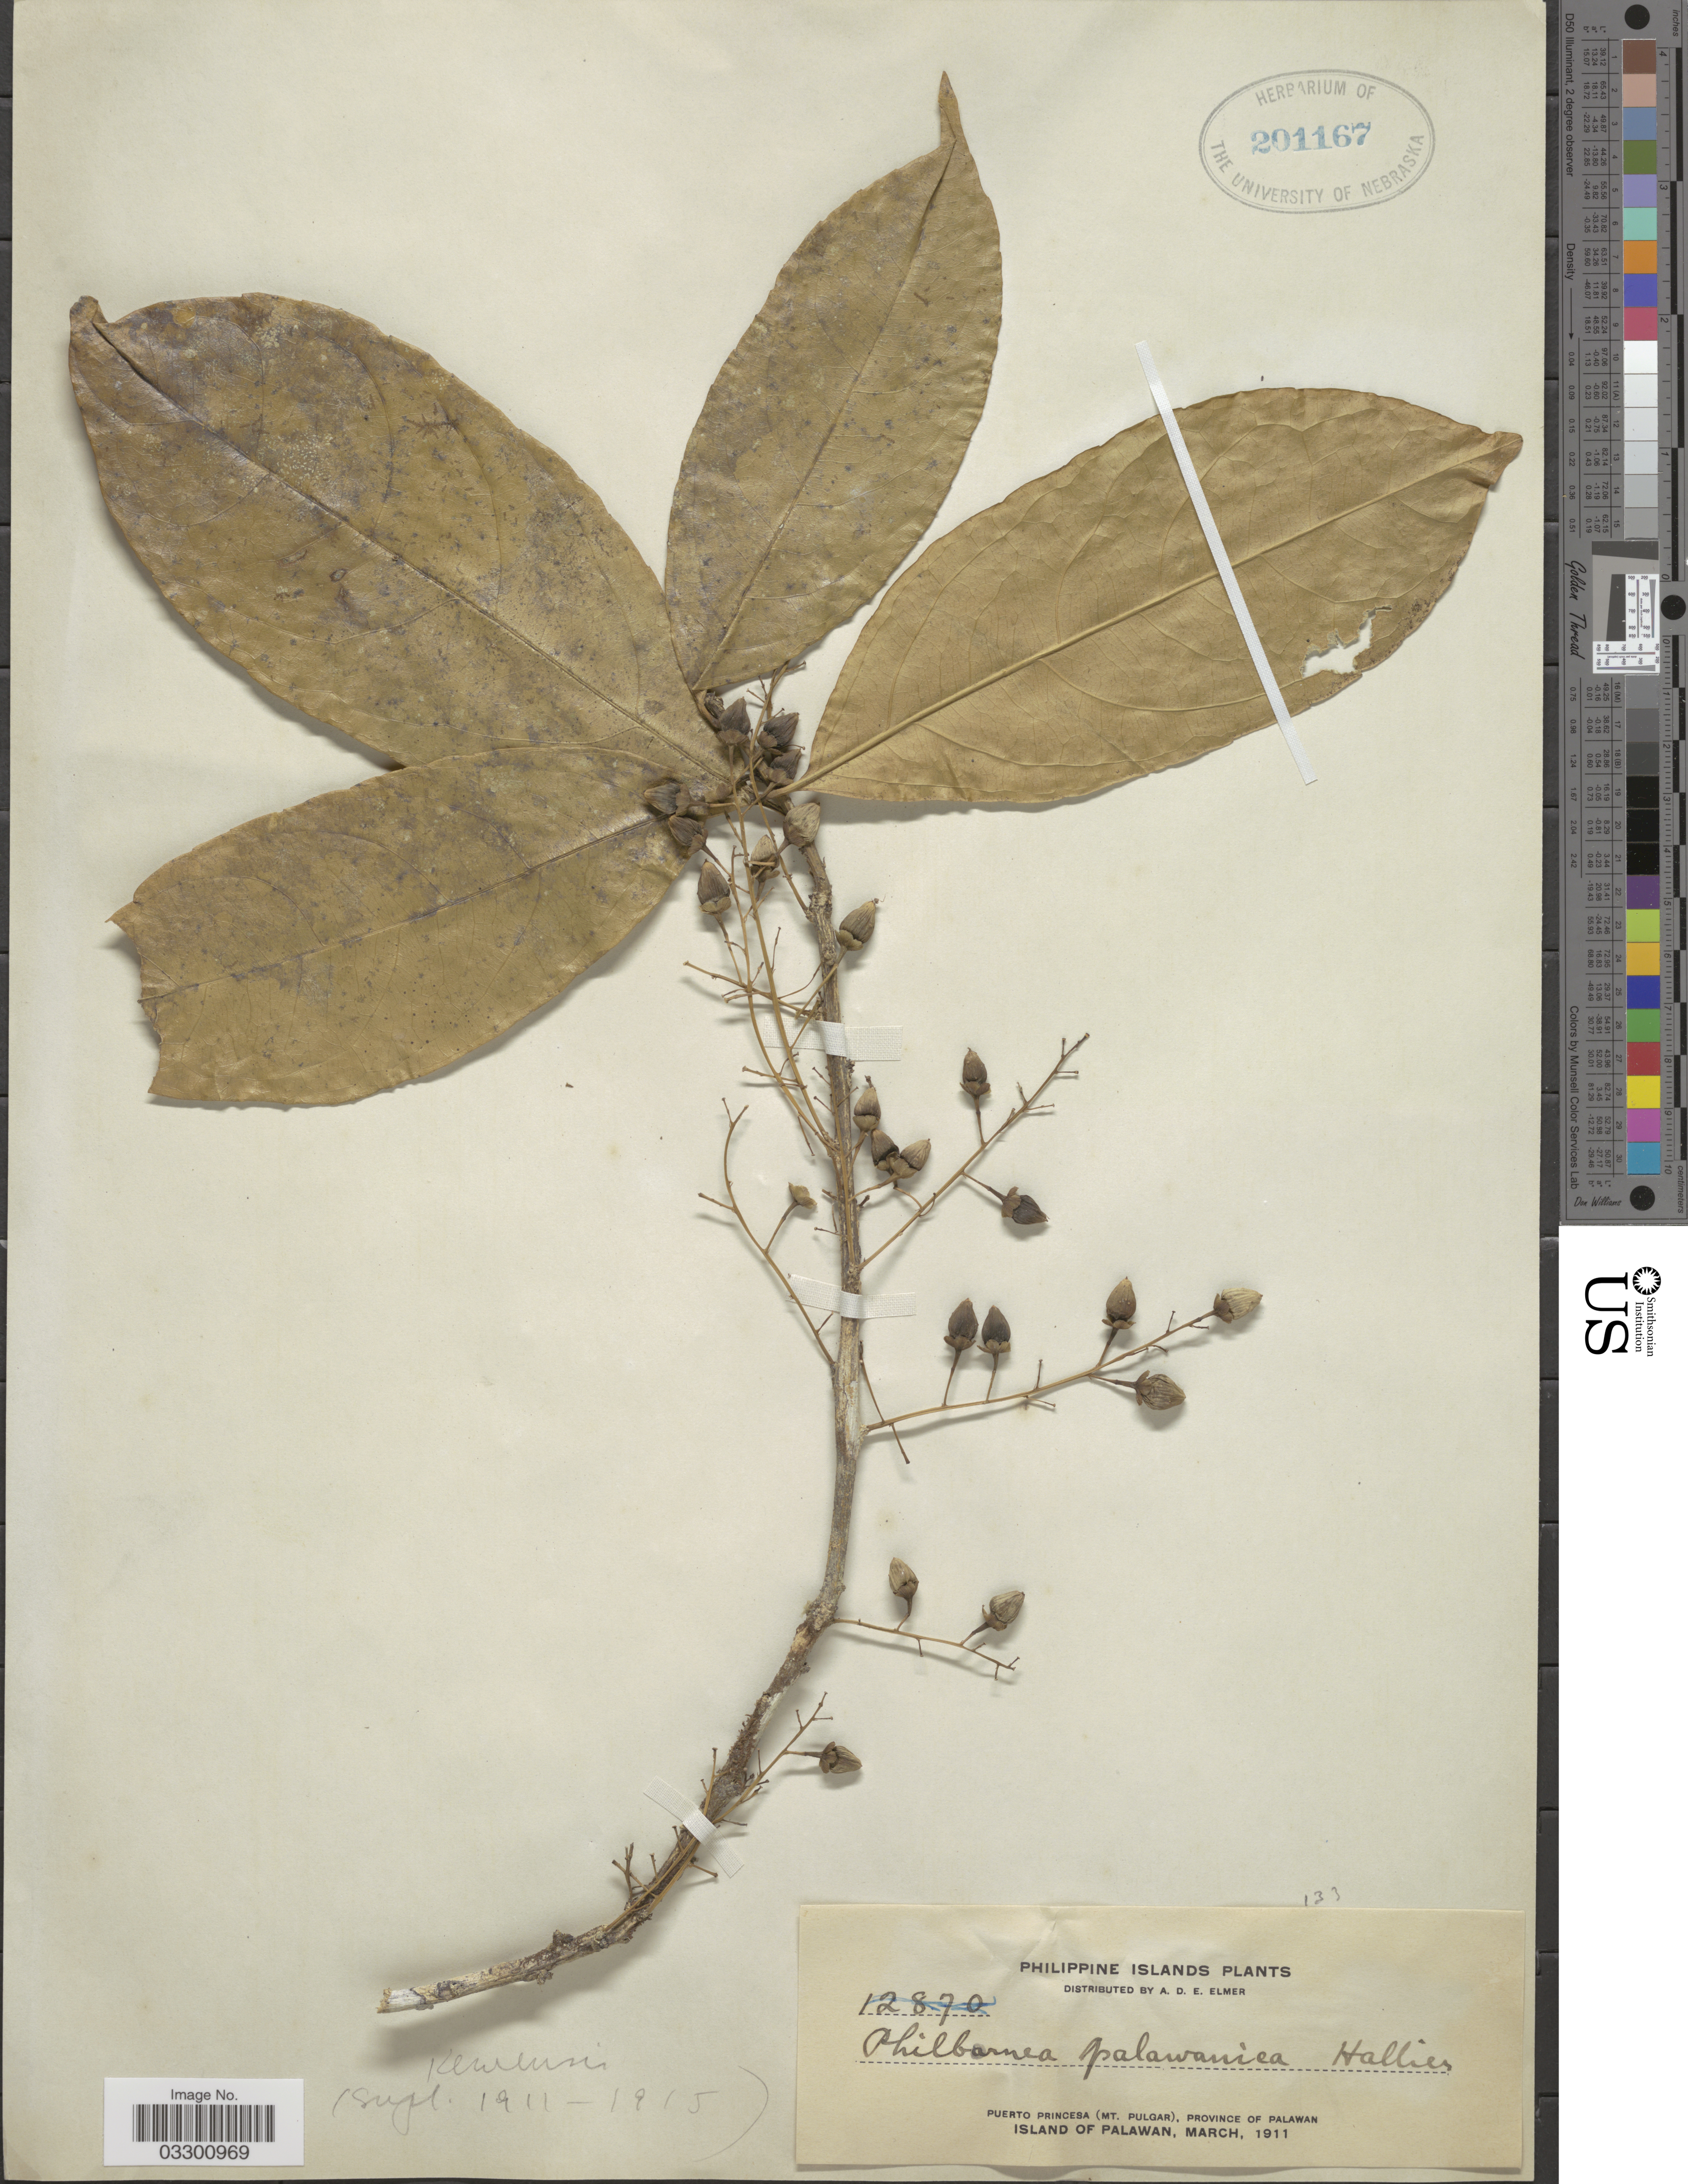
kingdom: Plantae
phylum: Tracheophyta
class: Magnoliopsida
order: Malpighiales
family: Linaceae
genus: Philbornea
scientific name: Philbornea palawanica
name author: Hallier f.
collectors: A. D. E. Elmer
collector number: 12870?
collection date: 1911-03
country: Philippines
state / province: Mimaropa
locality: Philippine Islands. Puerto Princesa (Mt. Pulgar), Island of Palawan.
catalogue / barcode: US 201167